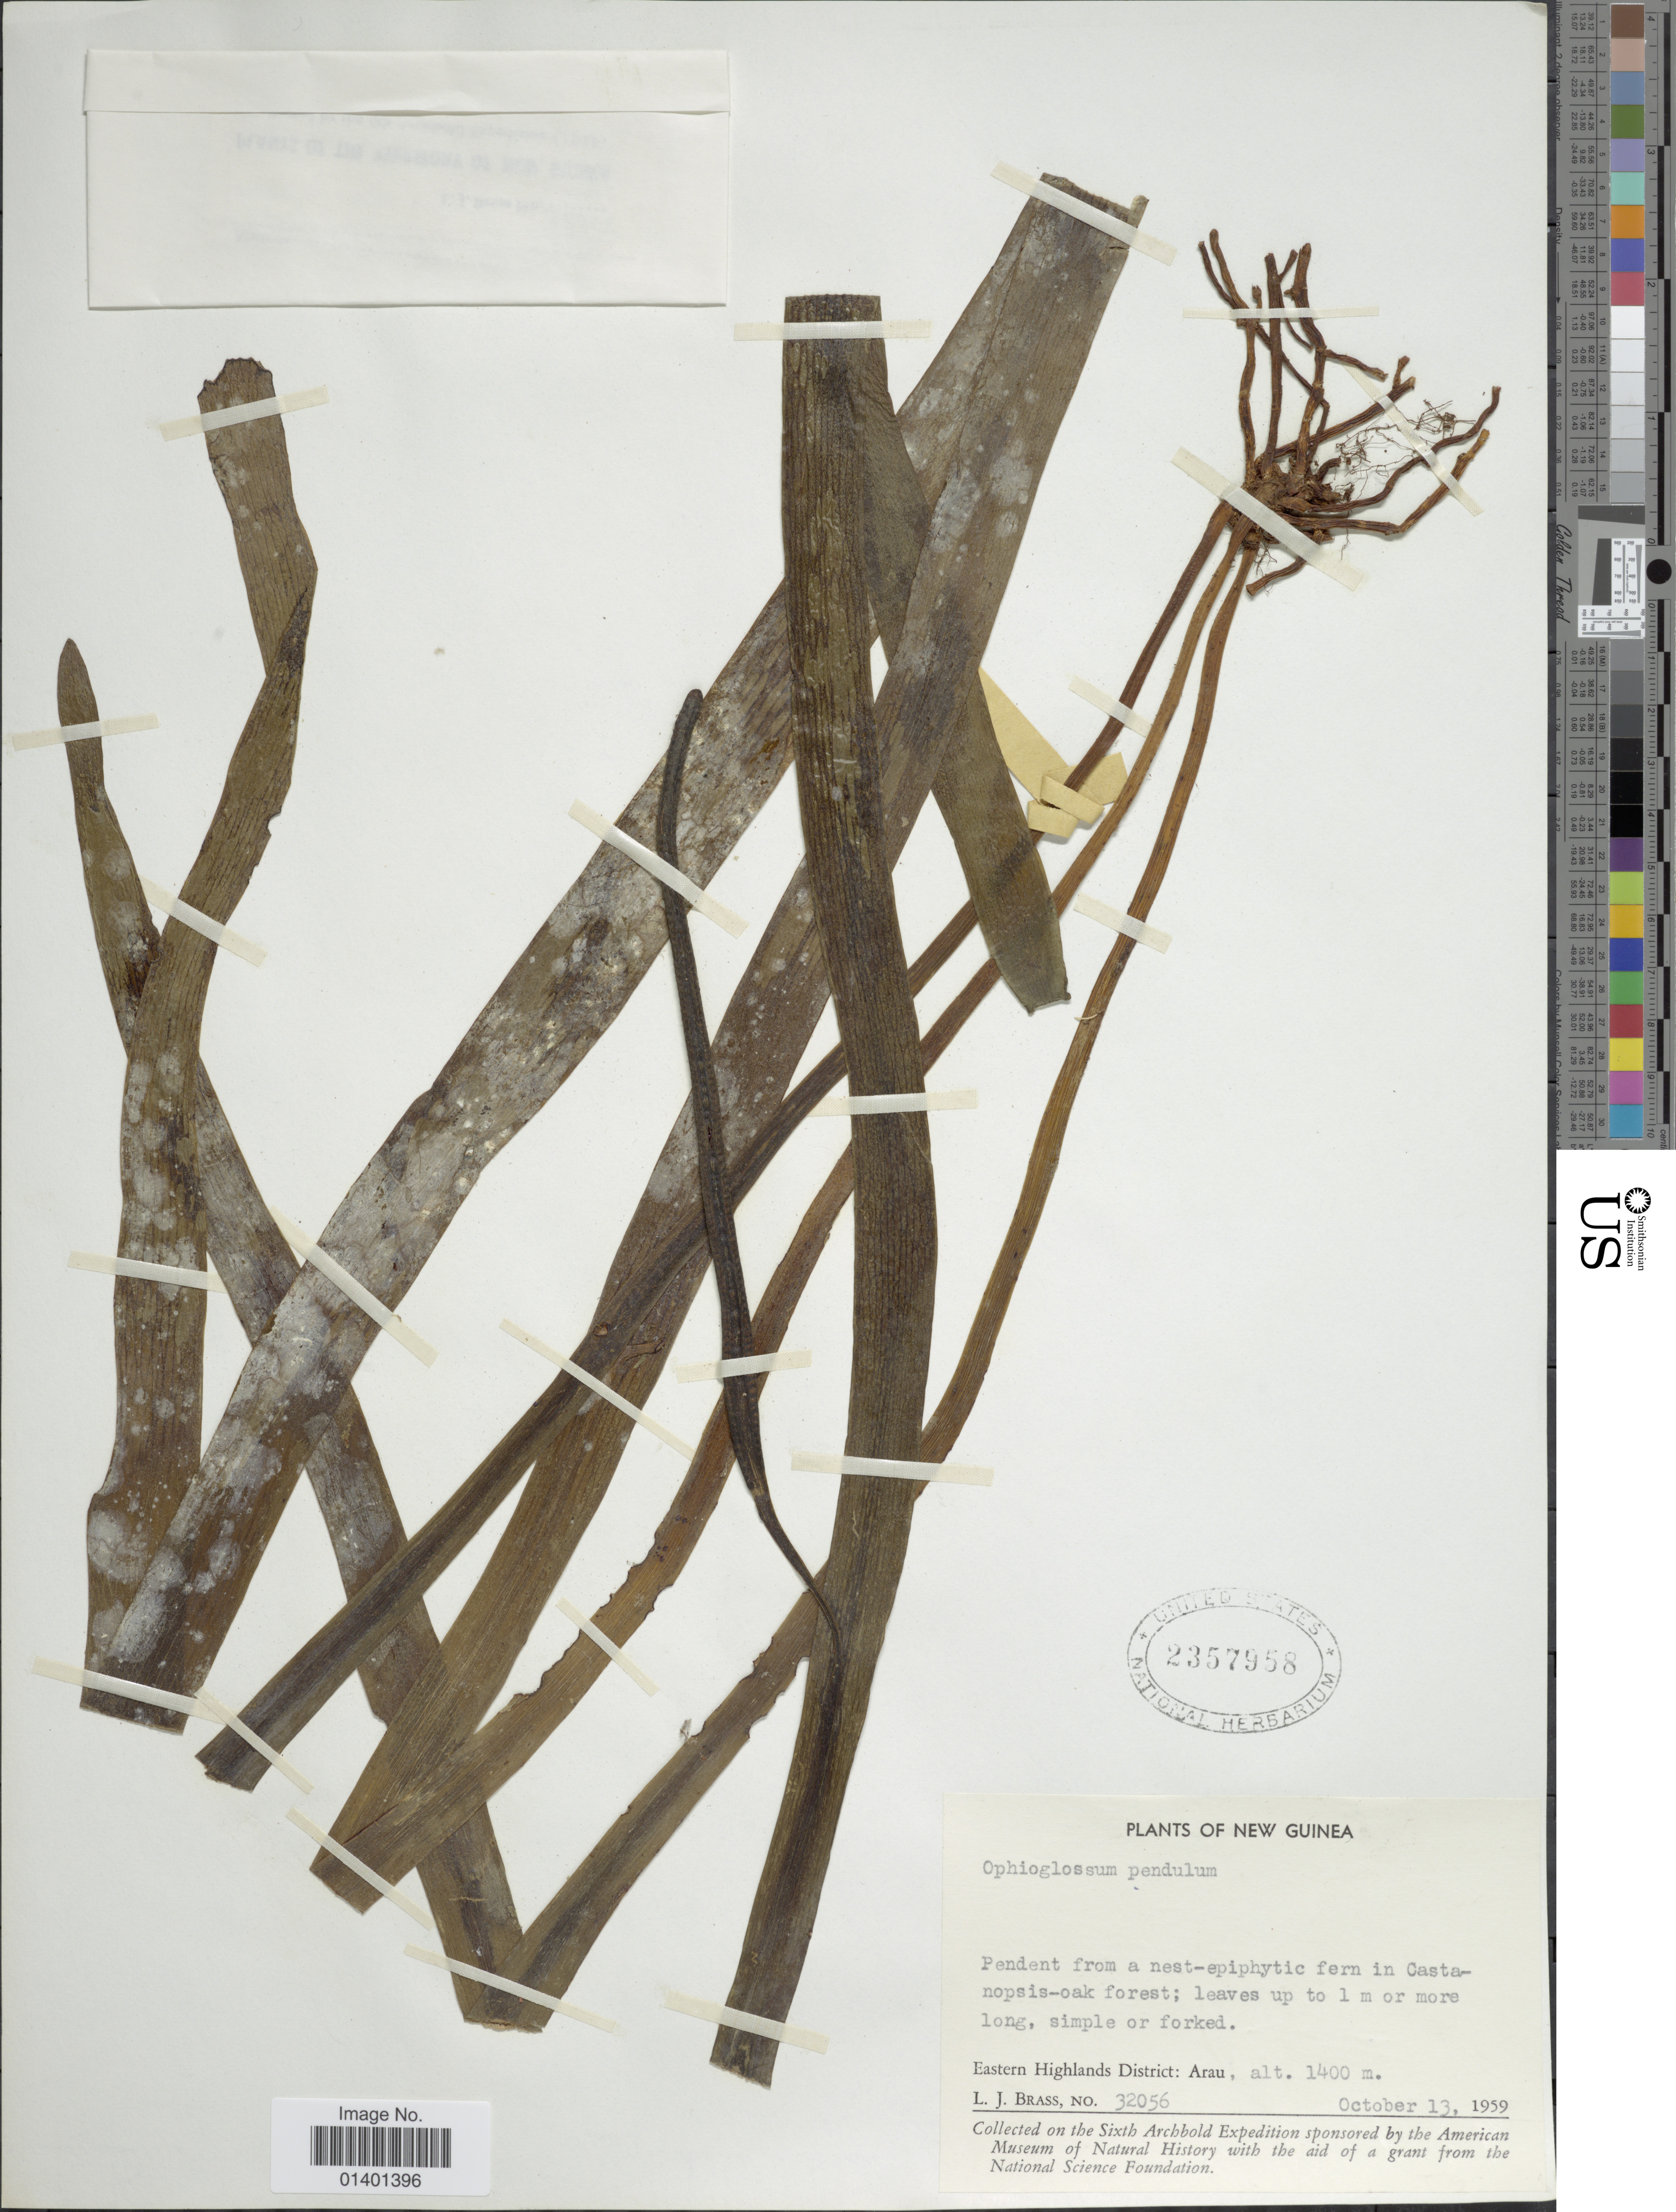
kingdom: Plantae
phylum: Tracheophyta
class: Polypodiopsida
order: Ophioglossales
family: Ophioglossaceae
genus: Ophioglossum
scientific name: Ophioglossum pendulum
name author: L.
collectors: L. J. Brass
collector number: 32056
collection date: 1959-10-13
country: Papua New Guinea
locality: New Guinea, Eastern Highlands District: Arau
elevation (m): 1400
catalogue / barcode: US 2357958